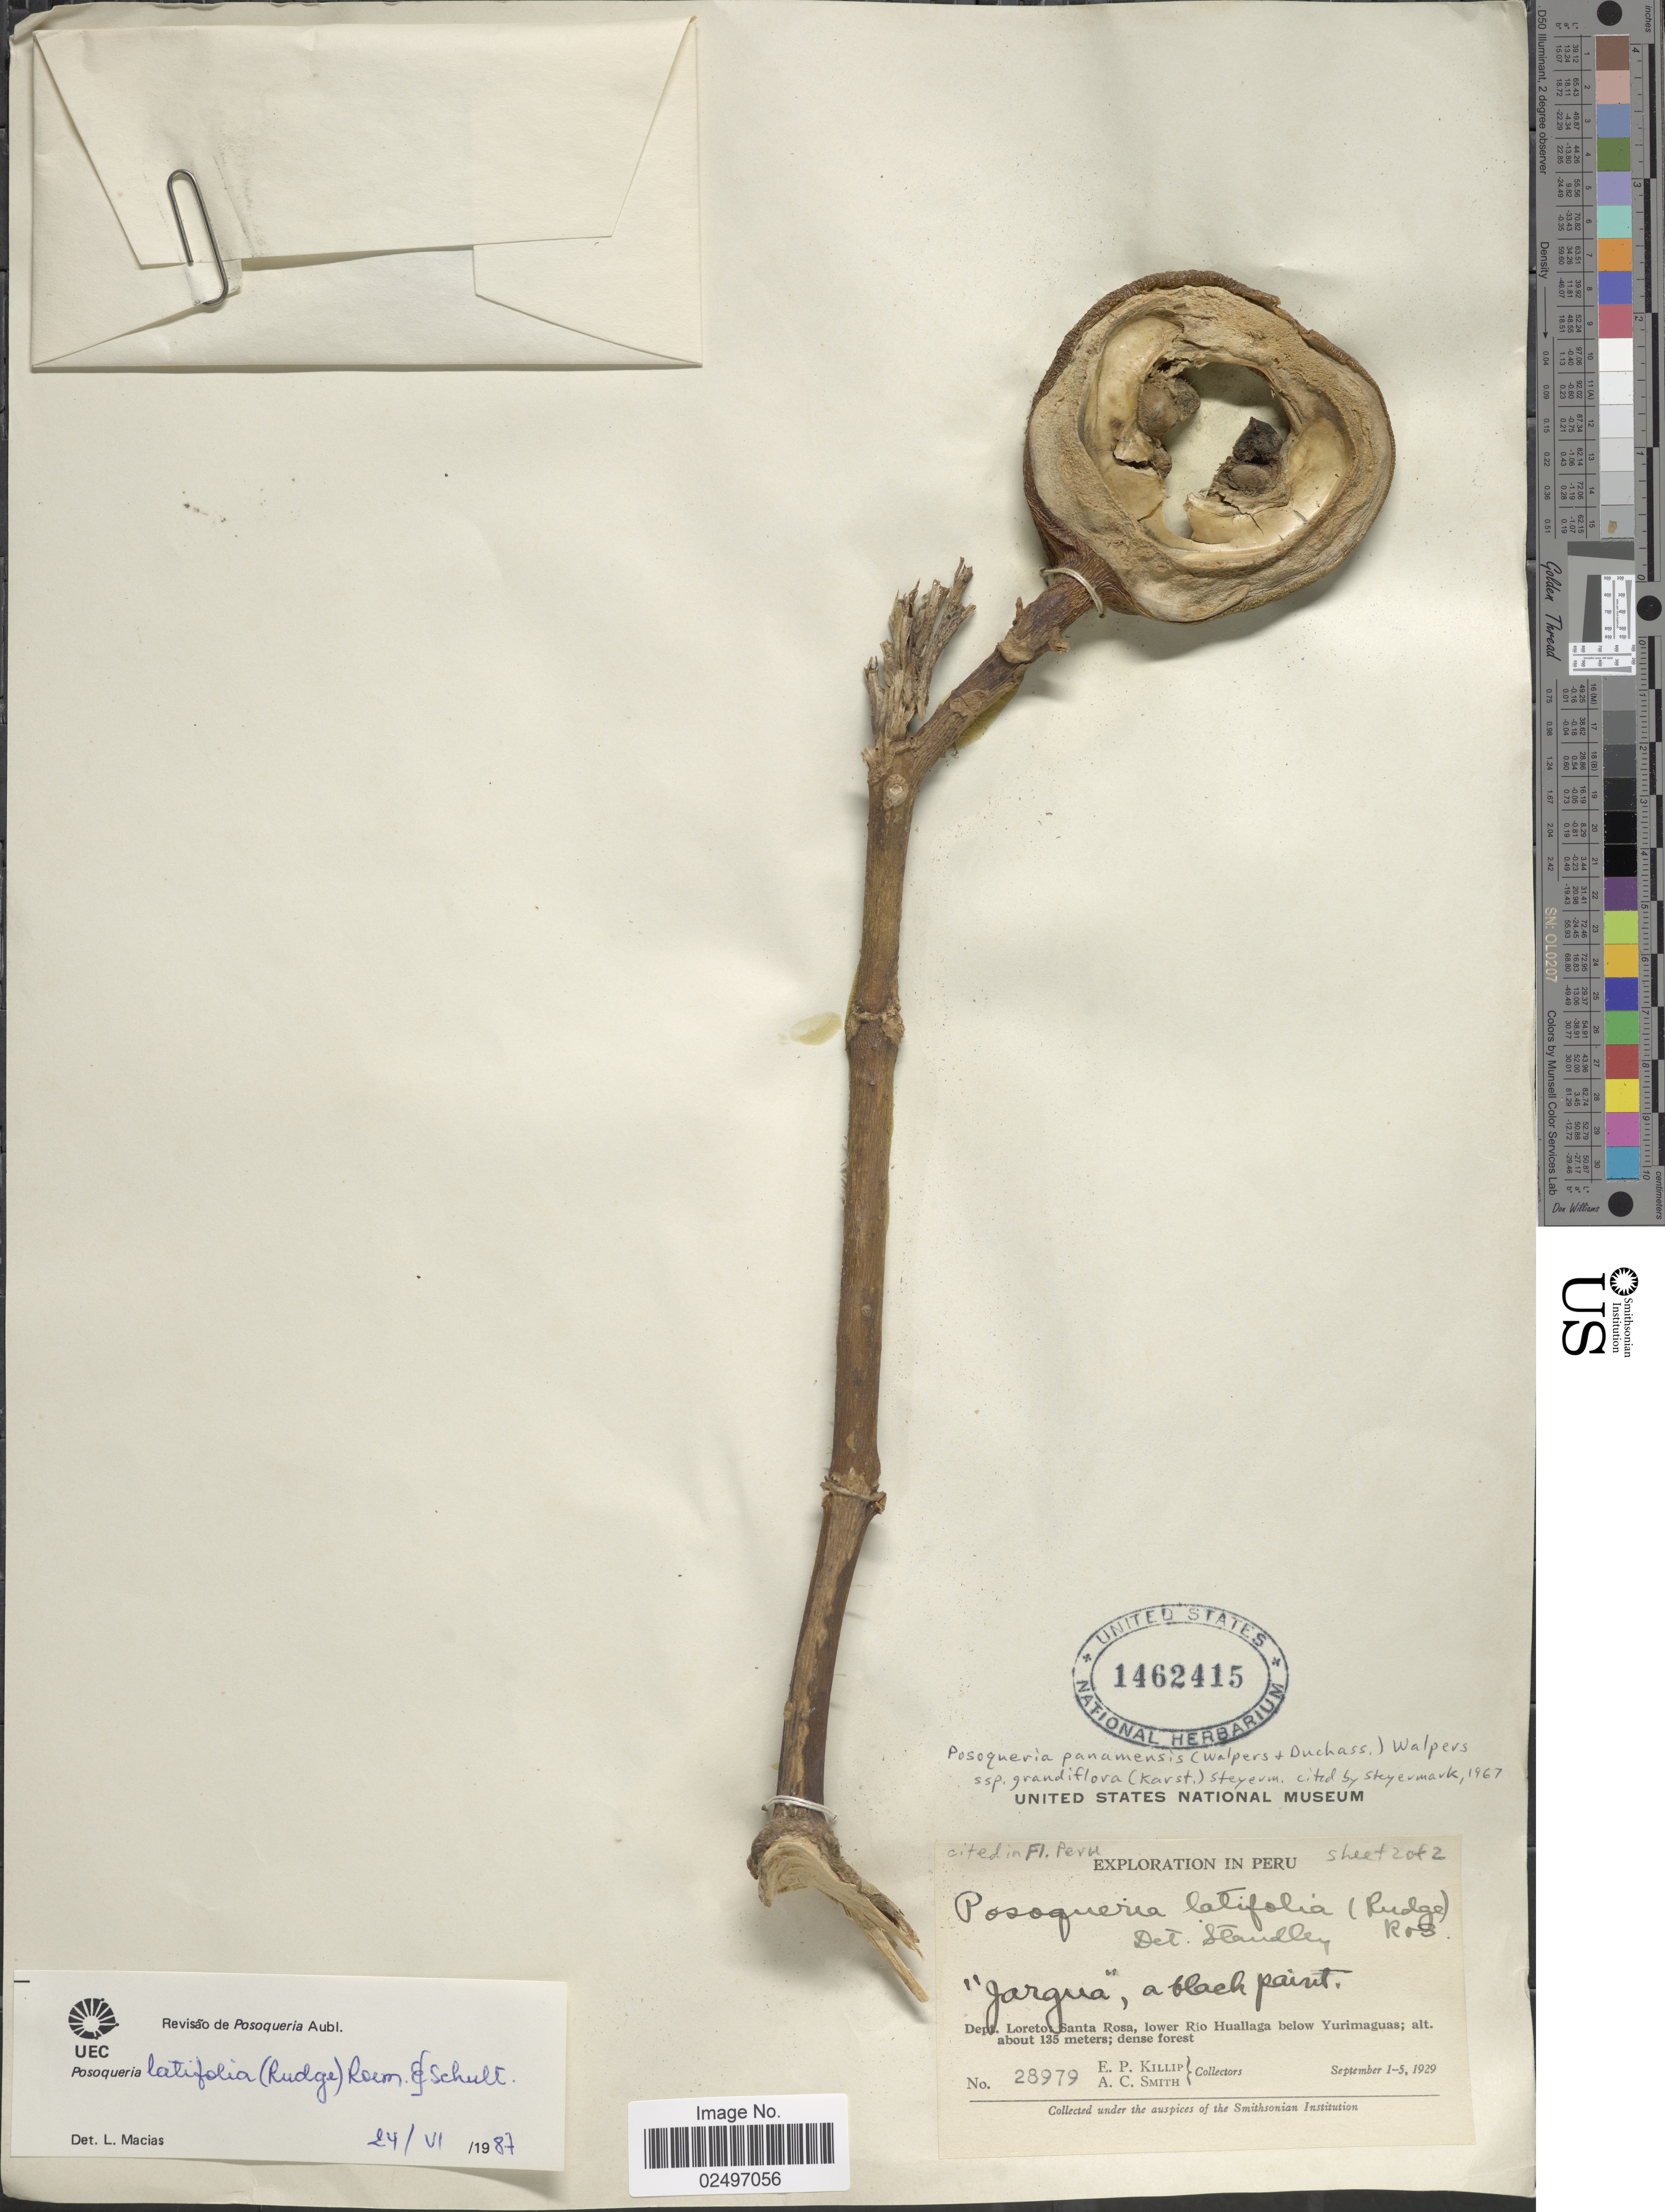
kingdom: Plantae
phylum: Tracheophyta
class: Magnoliopsida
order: Gentianales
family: Rubiaceae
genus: Posoqueria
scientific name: Posoqueria latifolia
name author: (Rudge) Roem. & Schult.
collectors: E. P. Killip & A. C. Smith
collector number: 28979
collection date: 1929-09-01/1929-09-05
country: Peru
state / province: Loreto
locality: Dept. Loreto: Santa Rosa, lower Río Huallaga below Yurimaguas; dense forest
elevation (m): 135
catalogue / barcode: US 1462415